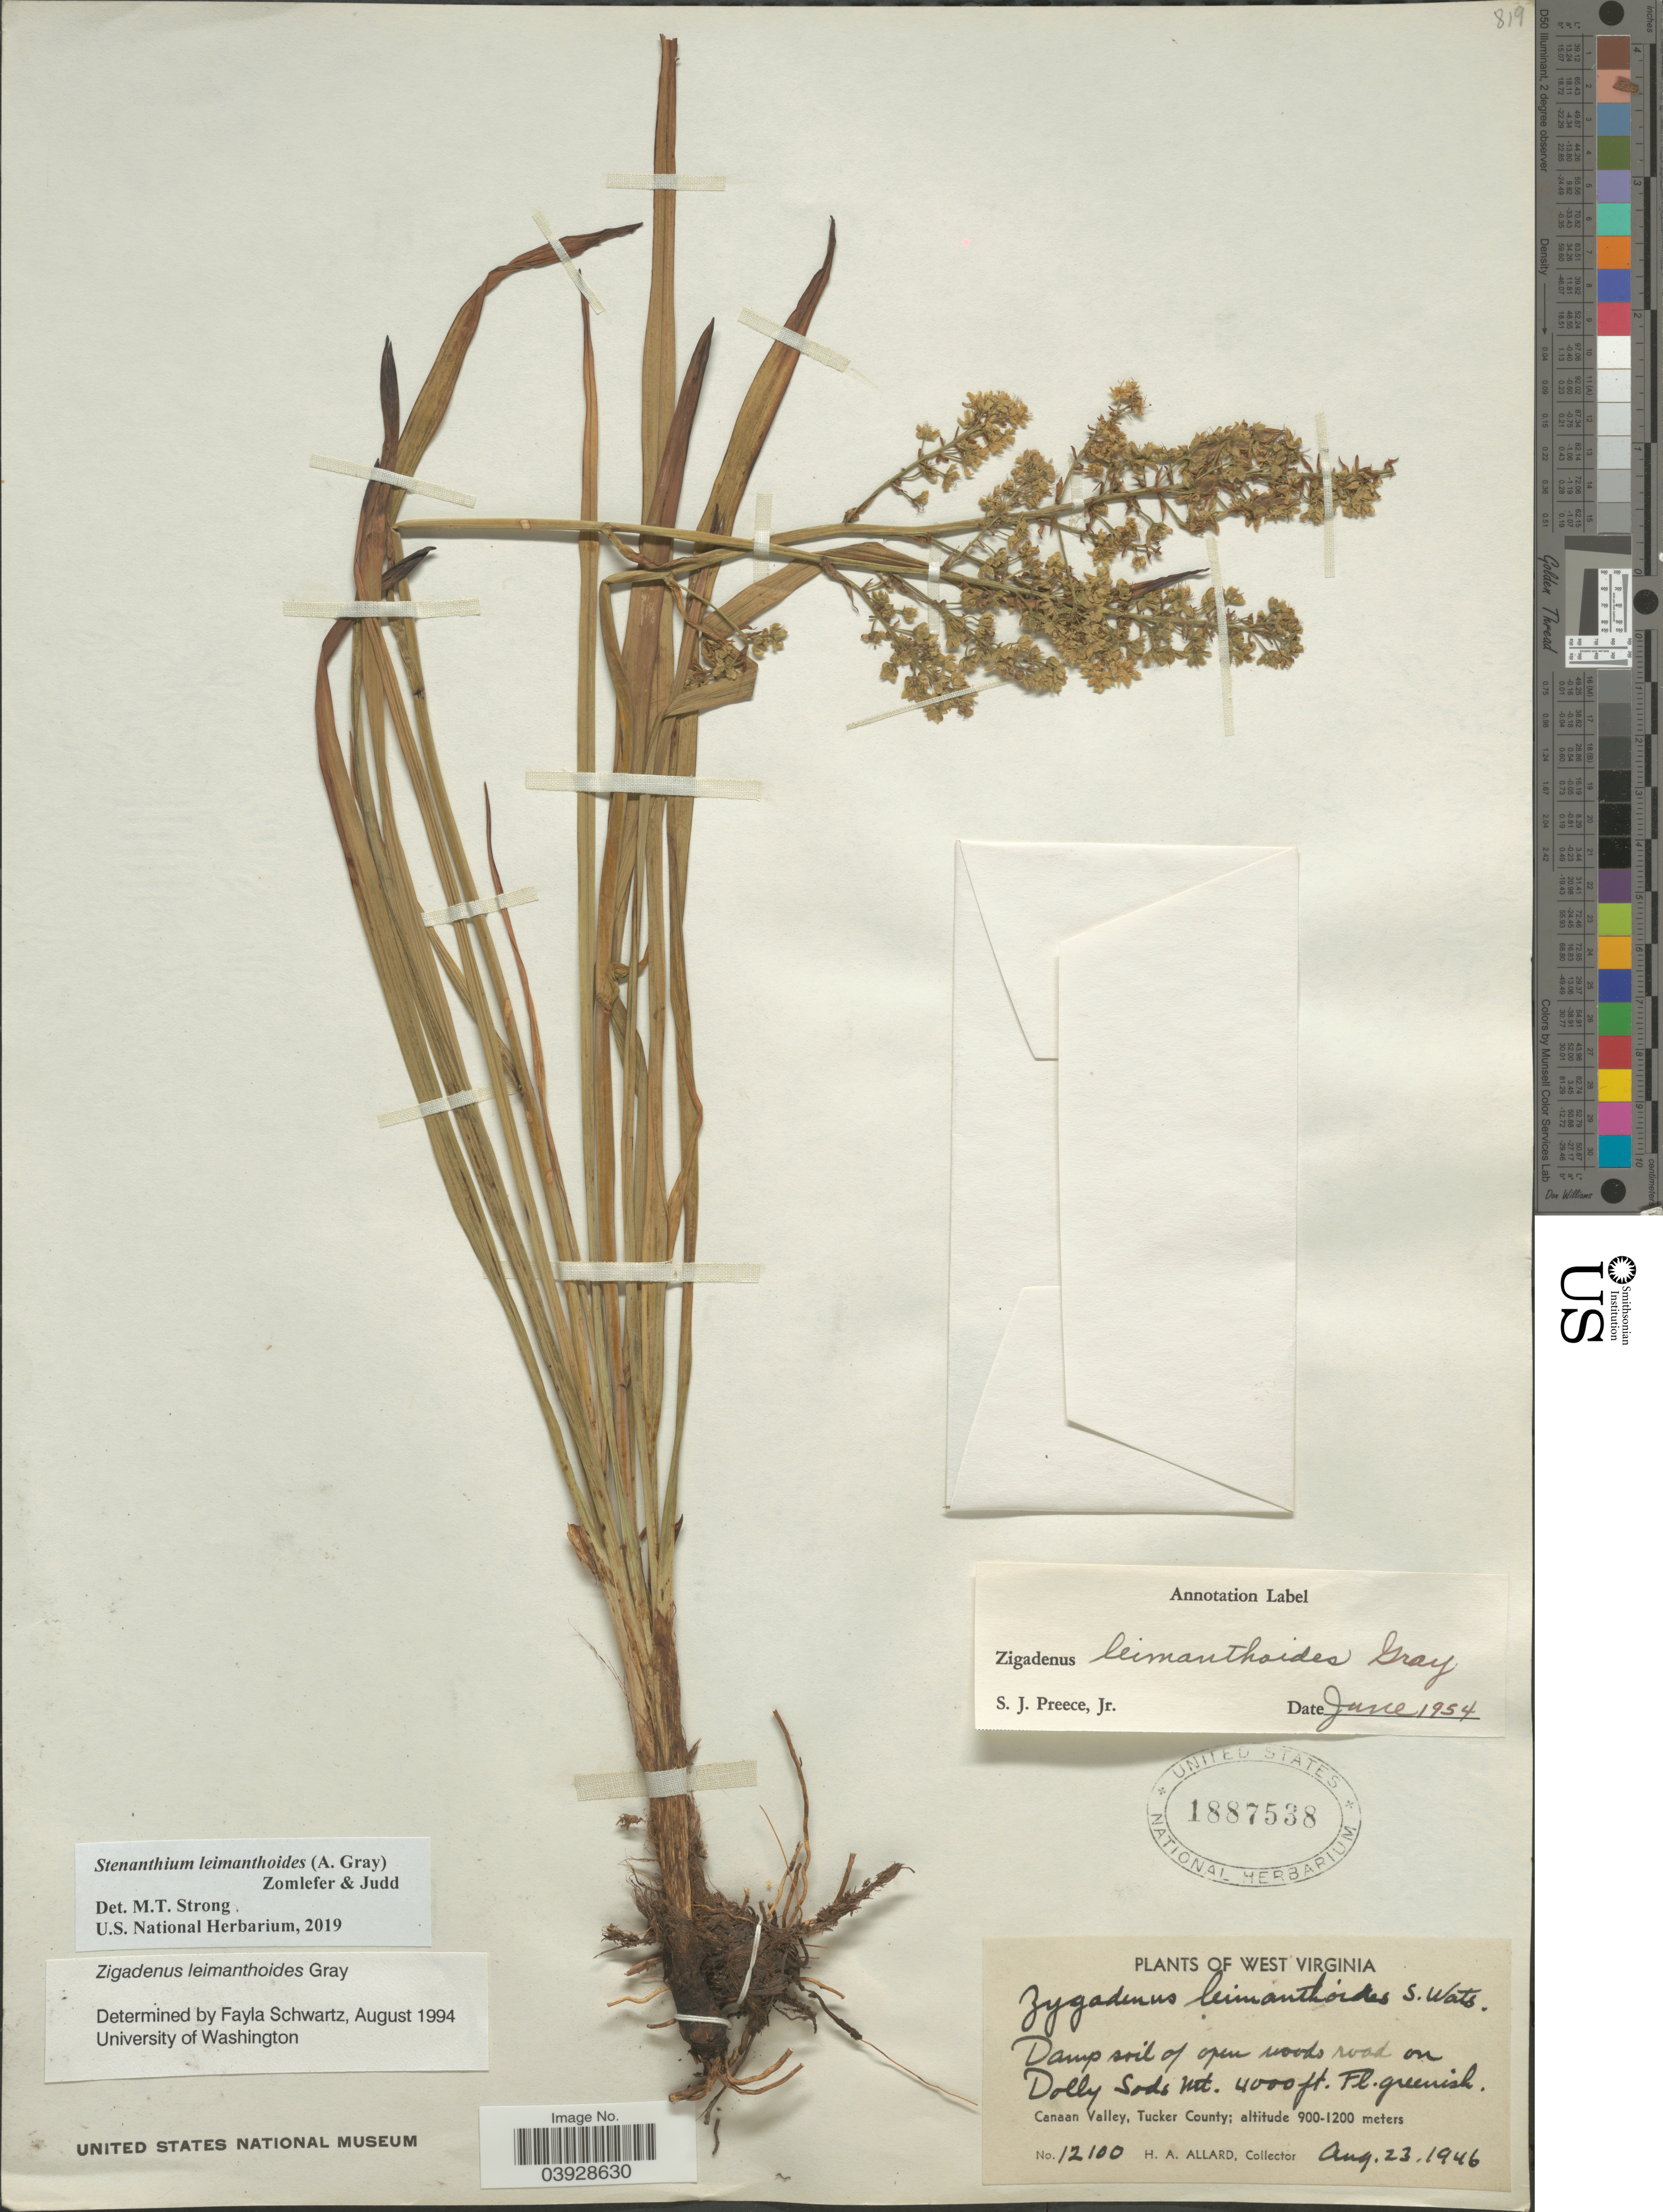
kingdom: Plantae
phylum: Tracheophyta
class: Liliopsida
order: Liliales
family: Melanthiaceae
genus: Stenanthium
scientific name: Stenanthium leimanthoides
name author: (A. Gray) Zomlefer & Judd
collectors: H. A. Allard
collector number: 12100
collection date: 1946-08-23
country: United States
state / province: West Virginia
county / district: Tucker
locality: Damp soil of open woods road on Dolly Sods Mt. Canaan Valley, Tucker County.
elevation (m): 1219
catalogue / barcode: US 1887538